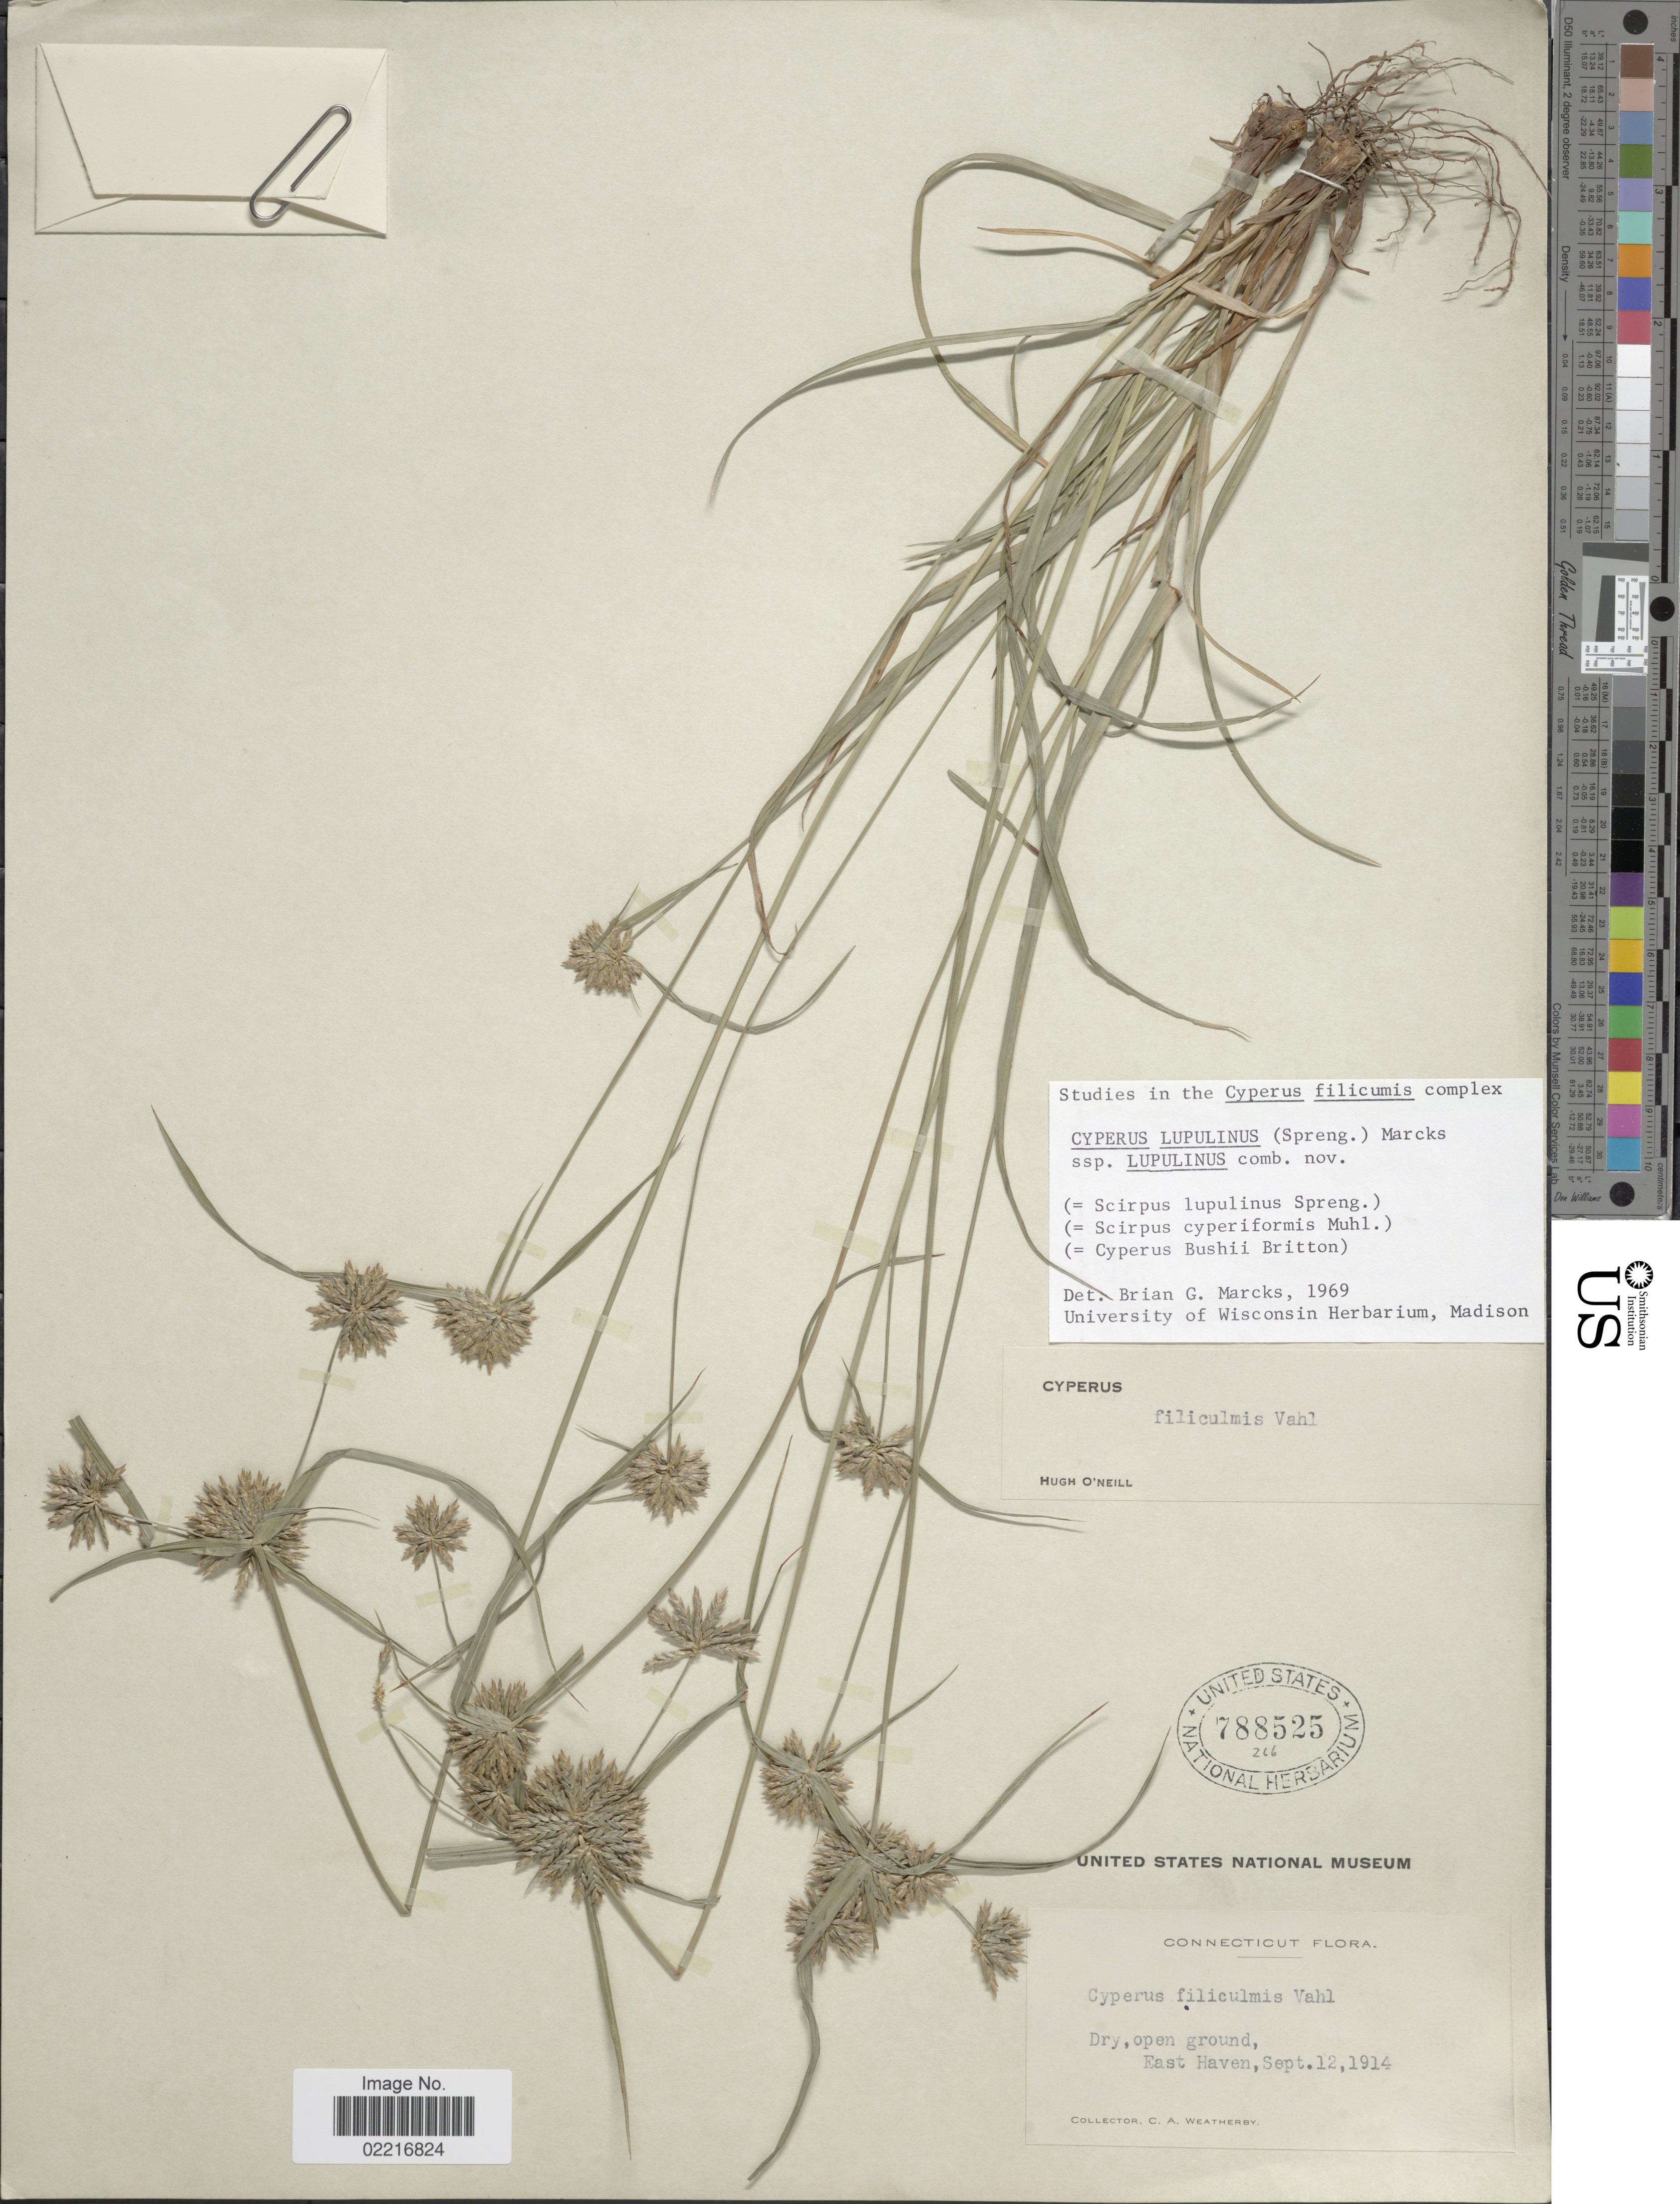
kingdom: Plantae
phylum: Tracheophyta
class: Liliopsida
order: Poales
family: Cyperaceae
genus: Cyperus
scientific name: Cyperus lupulinus subsp. lupulinus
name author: (Spreng.) Marcks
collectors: C. A. Weatherby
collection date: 1914-09-12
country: United States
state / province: Connecticut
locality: East Haven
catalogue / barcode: US 788525